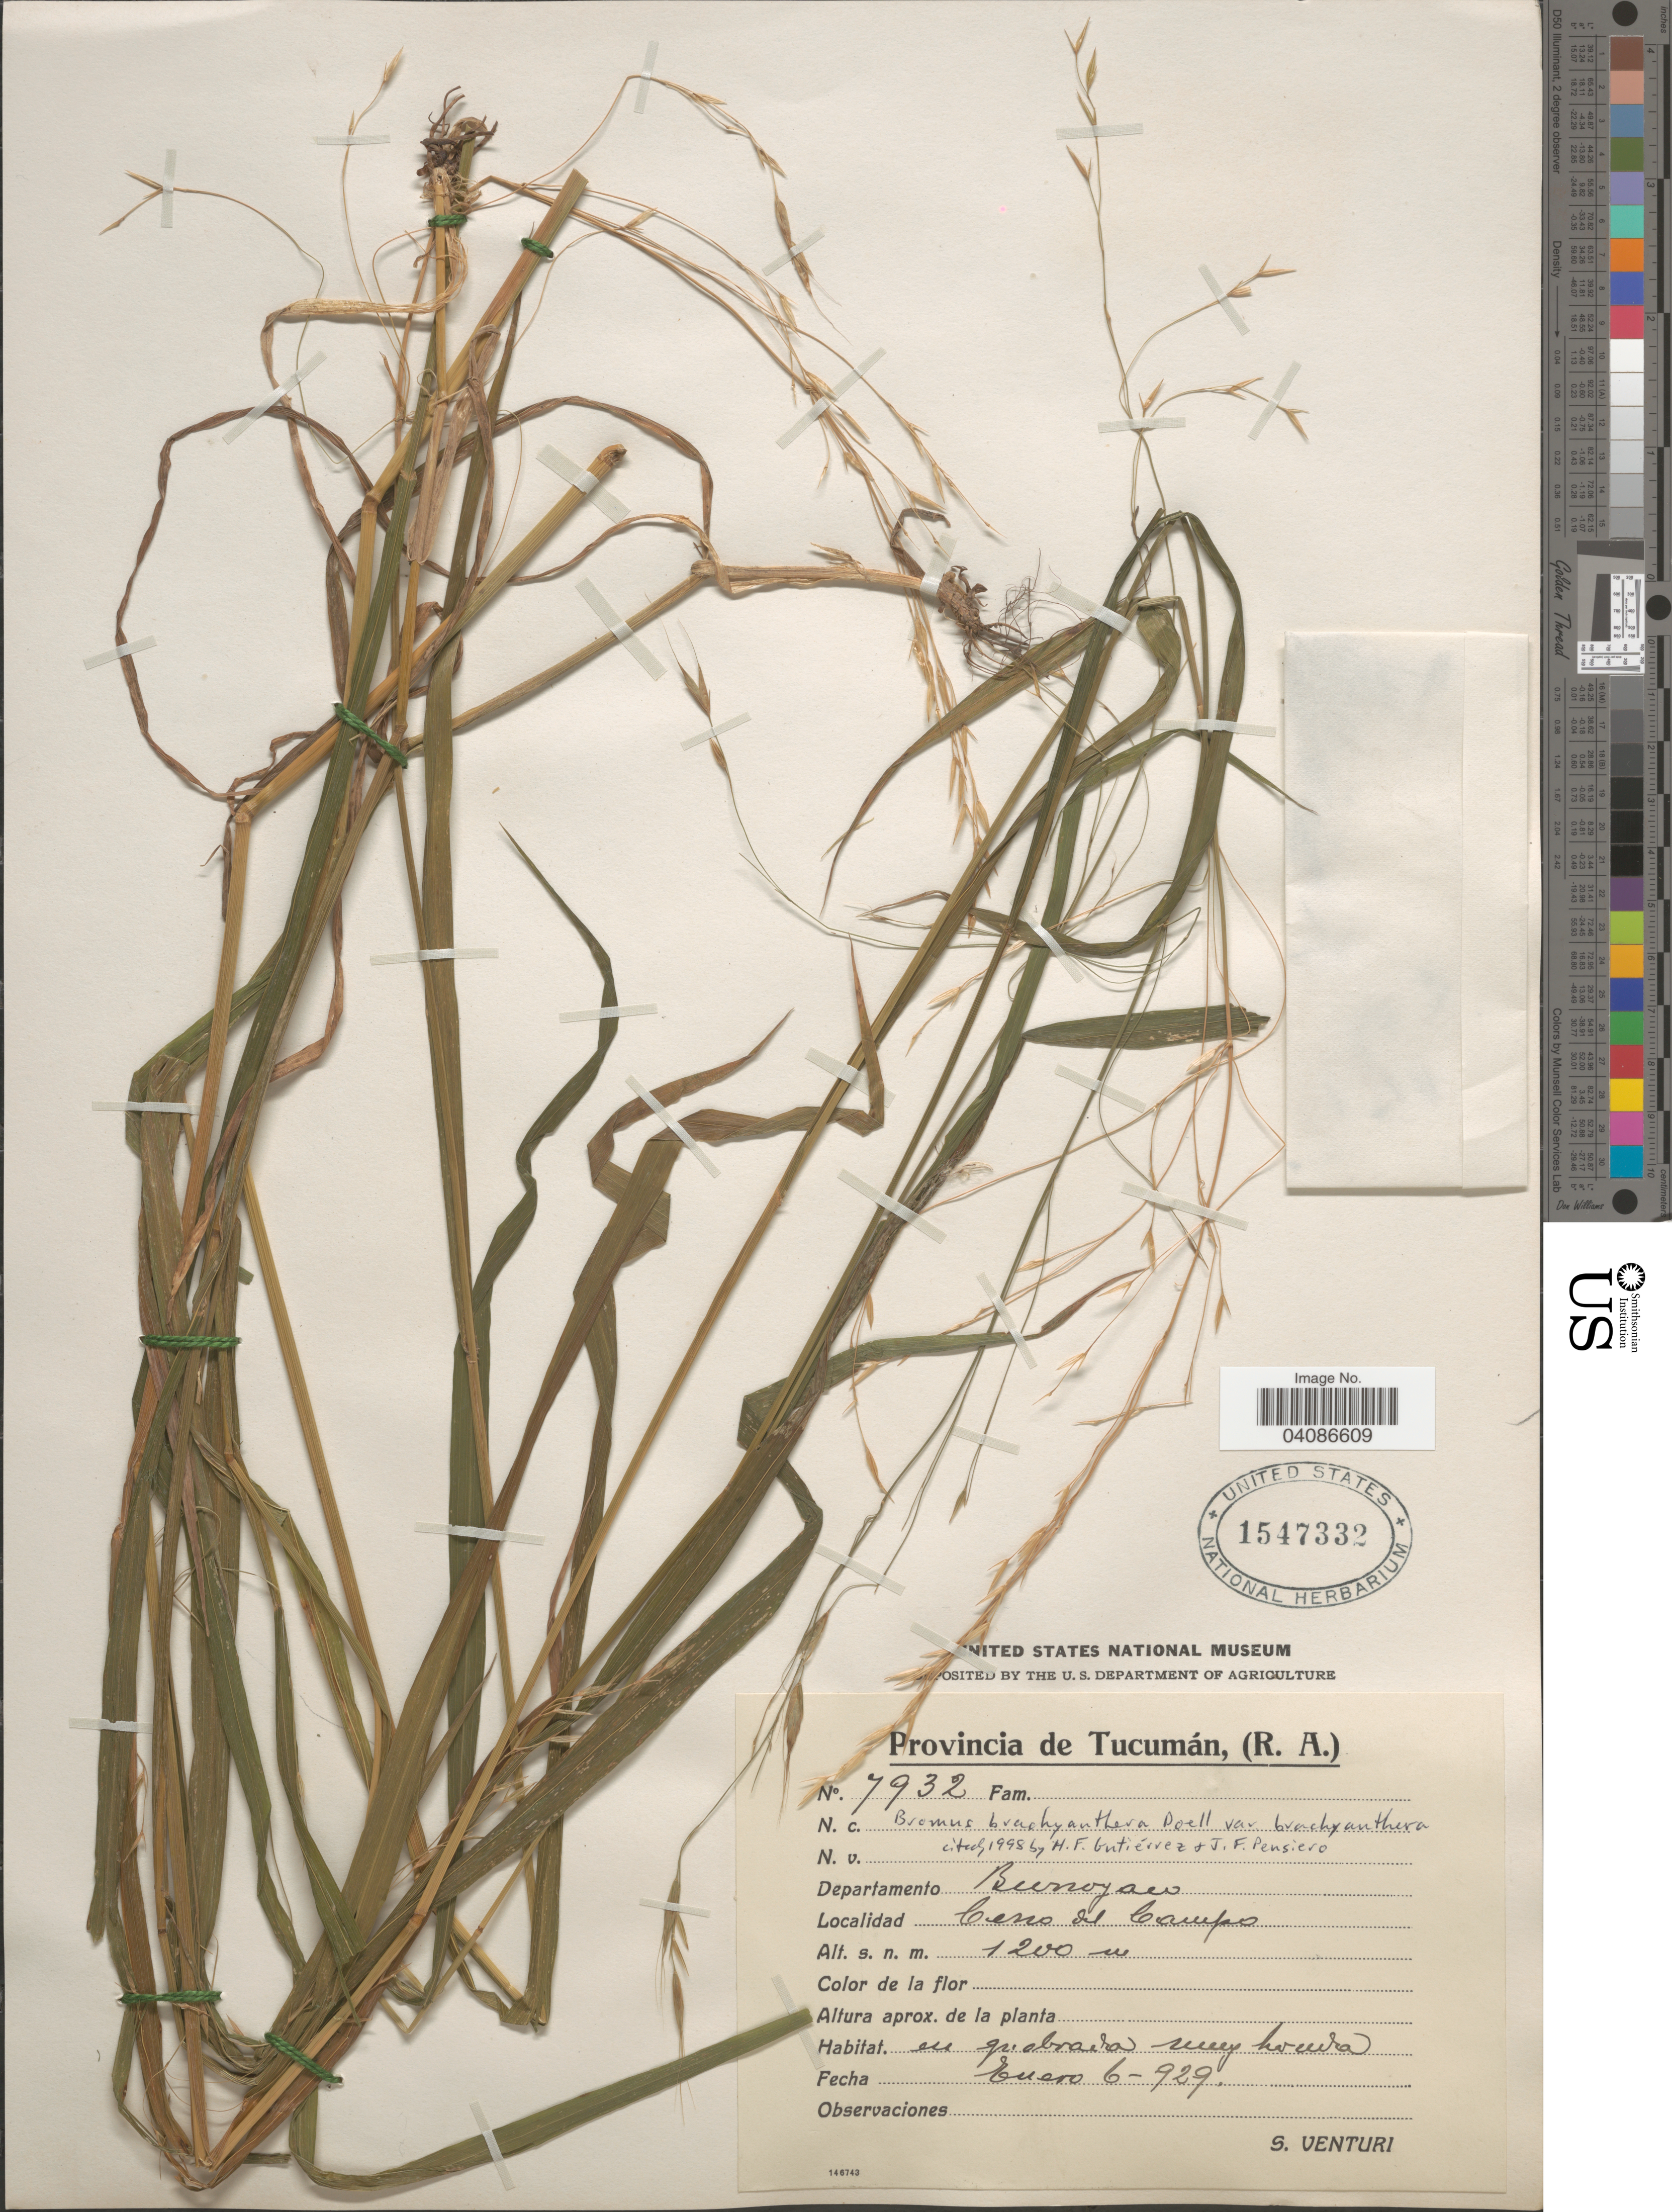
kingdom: Plantae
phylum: Tracheophyta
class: Liliopsida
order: Poales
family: Poaceae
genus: Bromus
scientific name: Bromus brachyanthera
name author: Döll in Mart.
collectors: S. Venturi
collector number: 7932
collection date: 1929-01-06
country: Argentina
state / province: Tucuman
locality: Departamento Burroyaco. Cerro del Campo.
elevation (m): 1200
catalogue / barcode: US 1547332